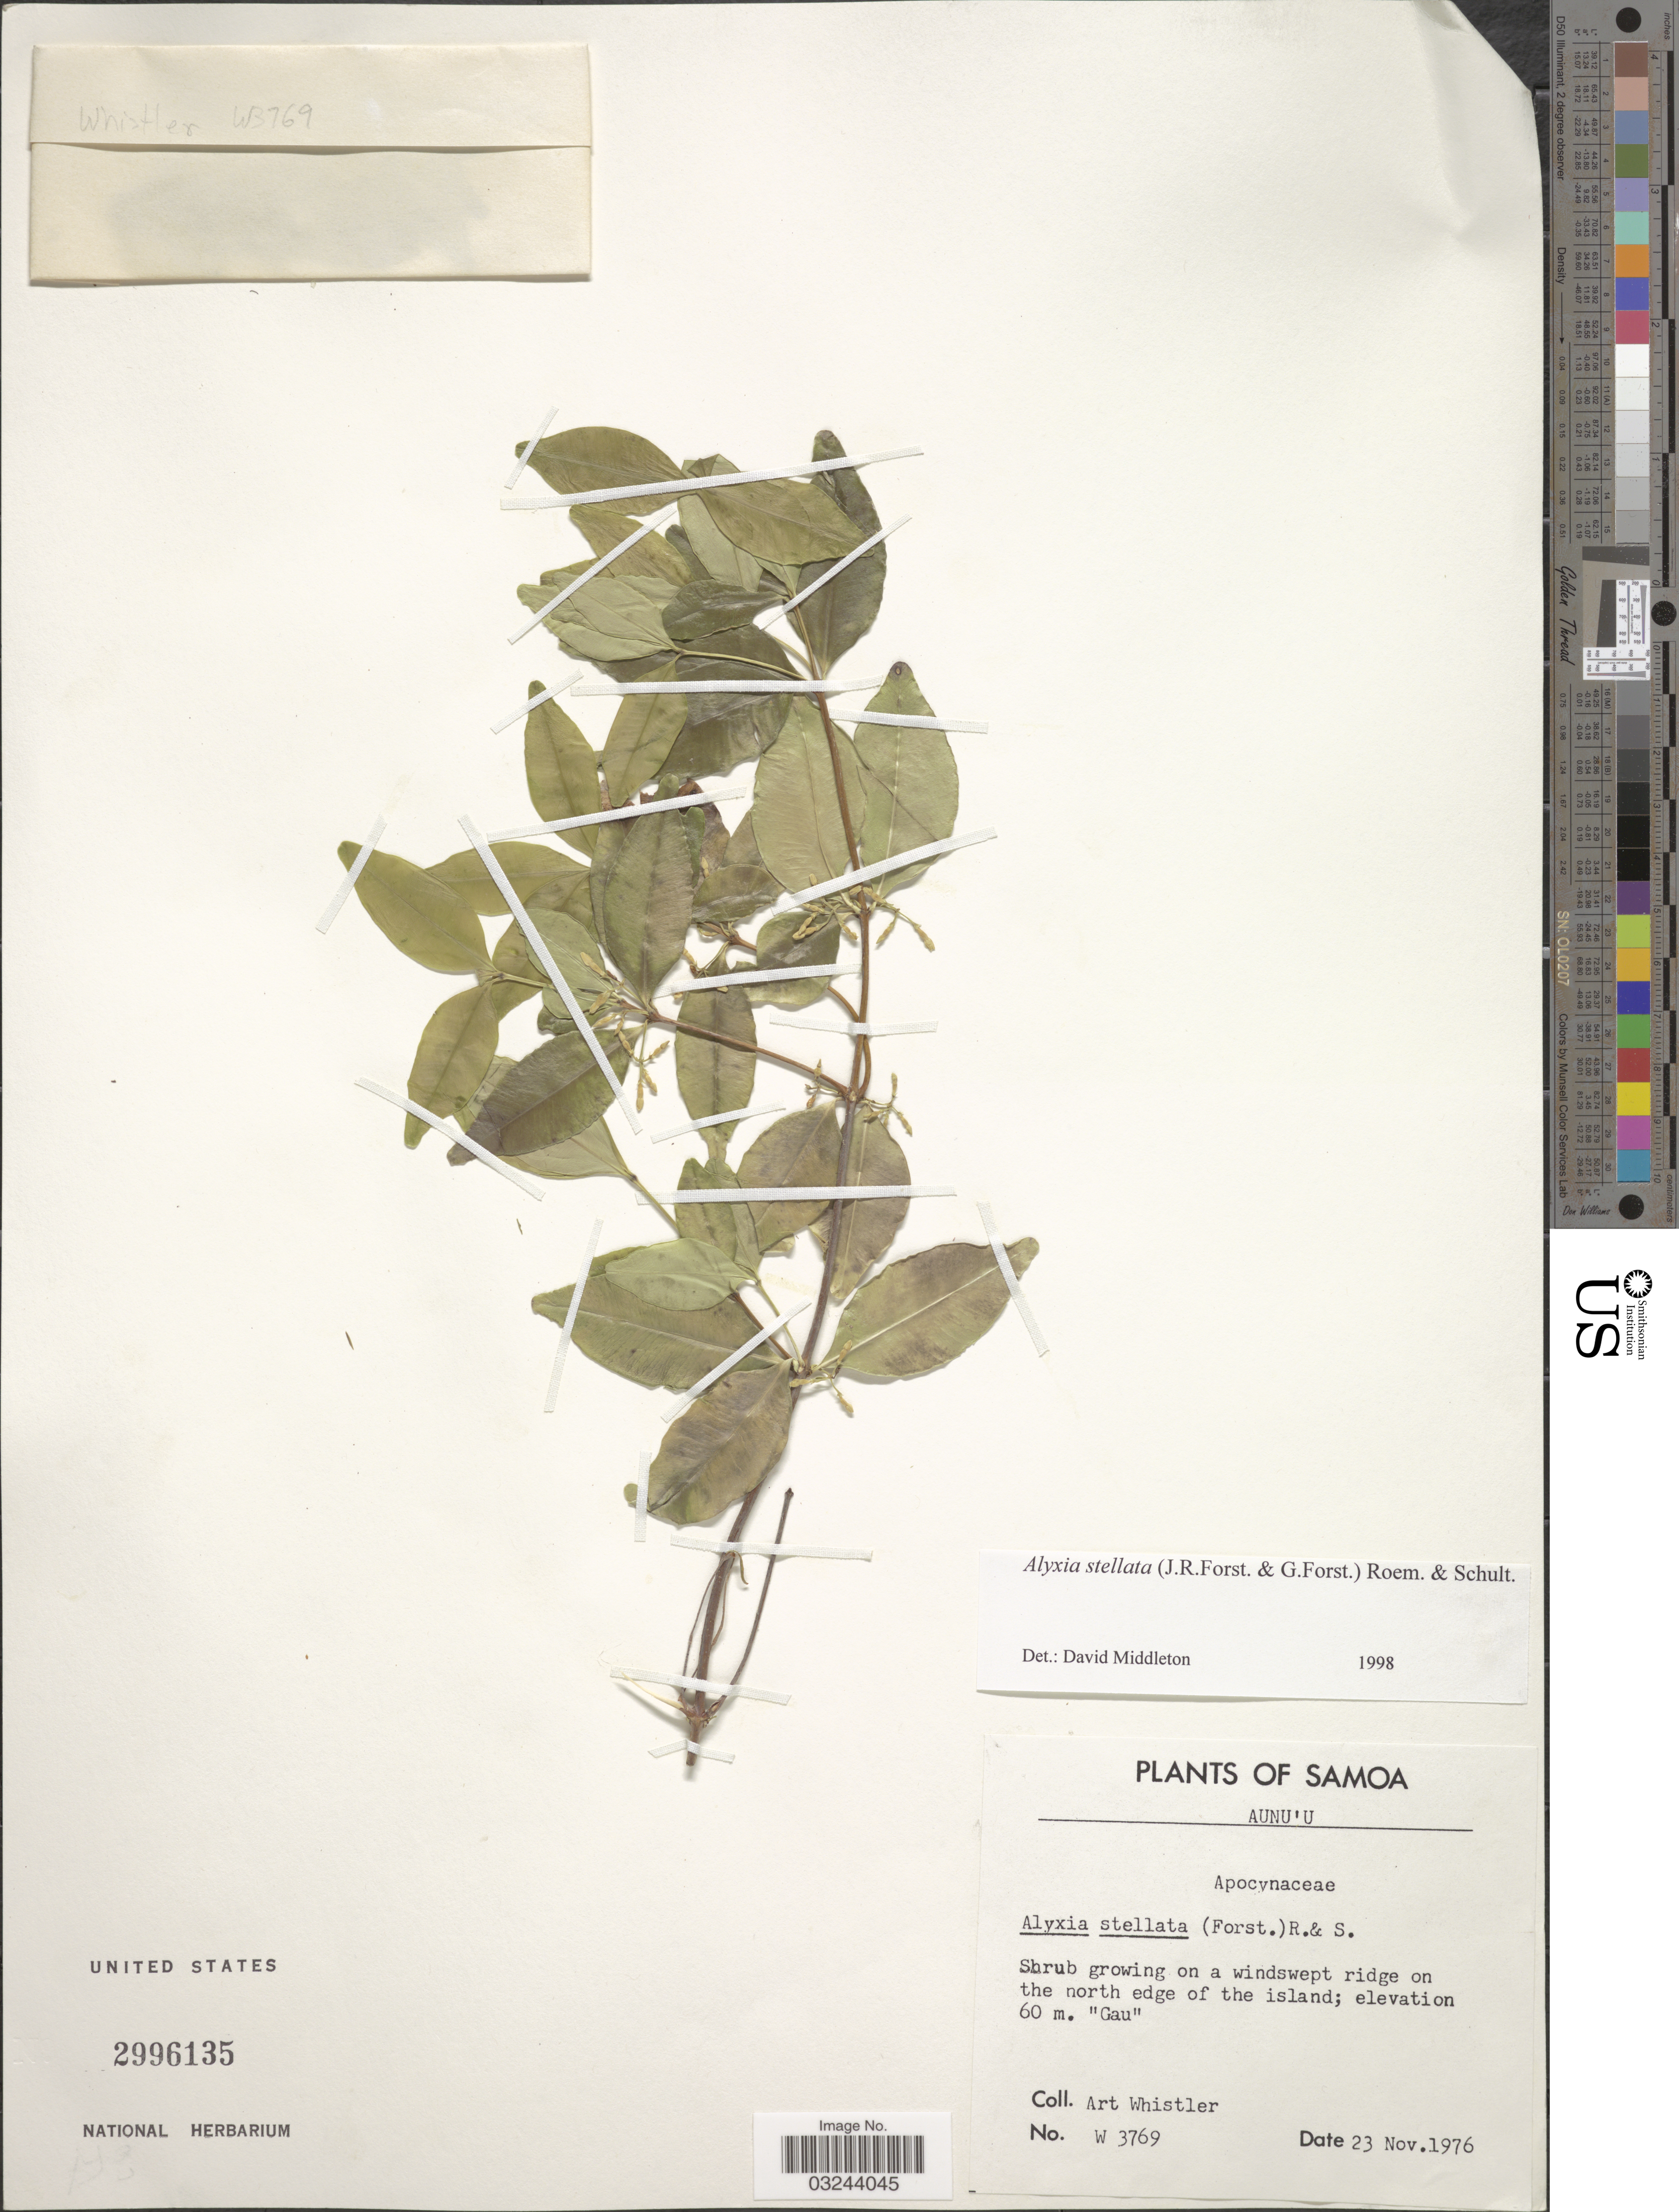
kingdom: Plantae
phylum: Tracheophyta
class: Magnoliopsida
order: Gentianales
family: Apocynaceae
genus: Alyxia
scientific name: Alyxia stellata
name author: (J.R. Forst. & G. Forst.) Roem. & Schult.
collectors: A. Whistler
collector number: W3769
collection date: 1976-11-23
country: American Samoa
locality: Samoa, Aunu'u. Shrub growing on a windswept ridge on the north edge of the island.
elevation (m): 60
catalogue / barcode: US 2996135